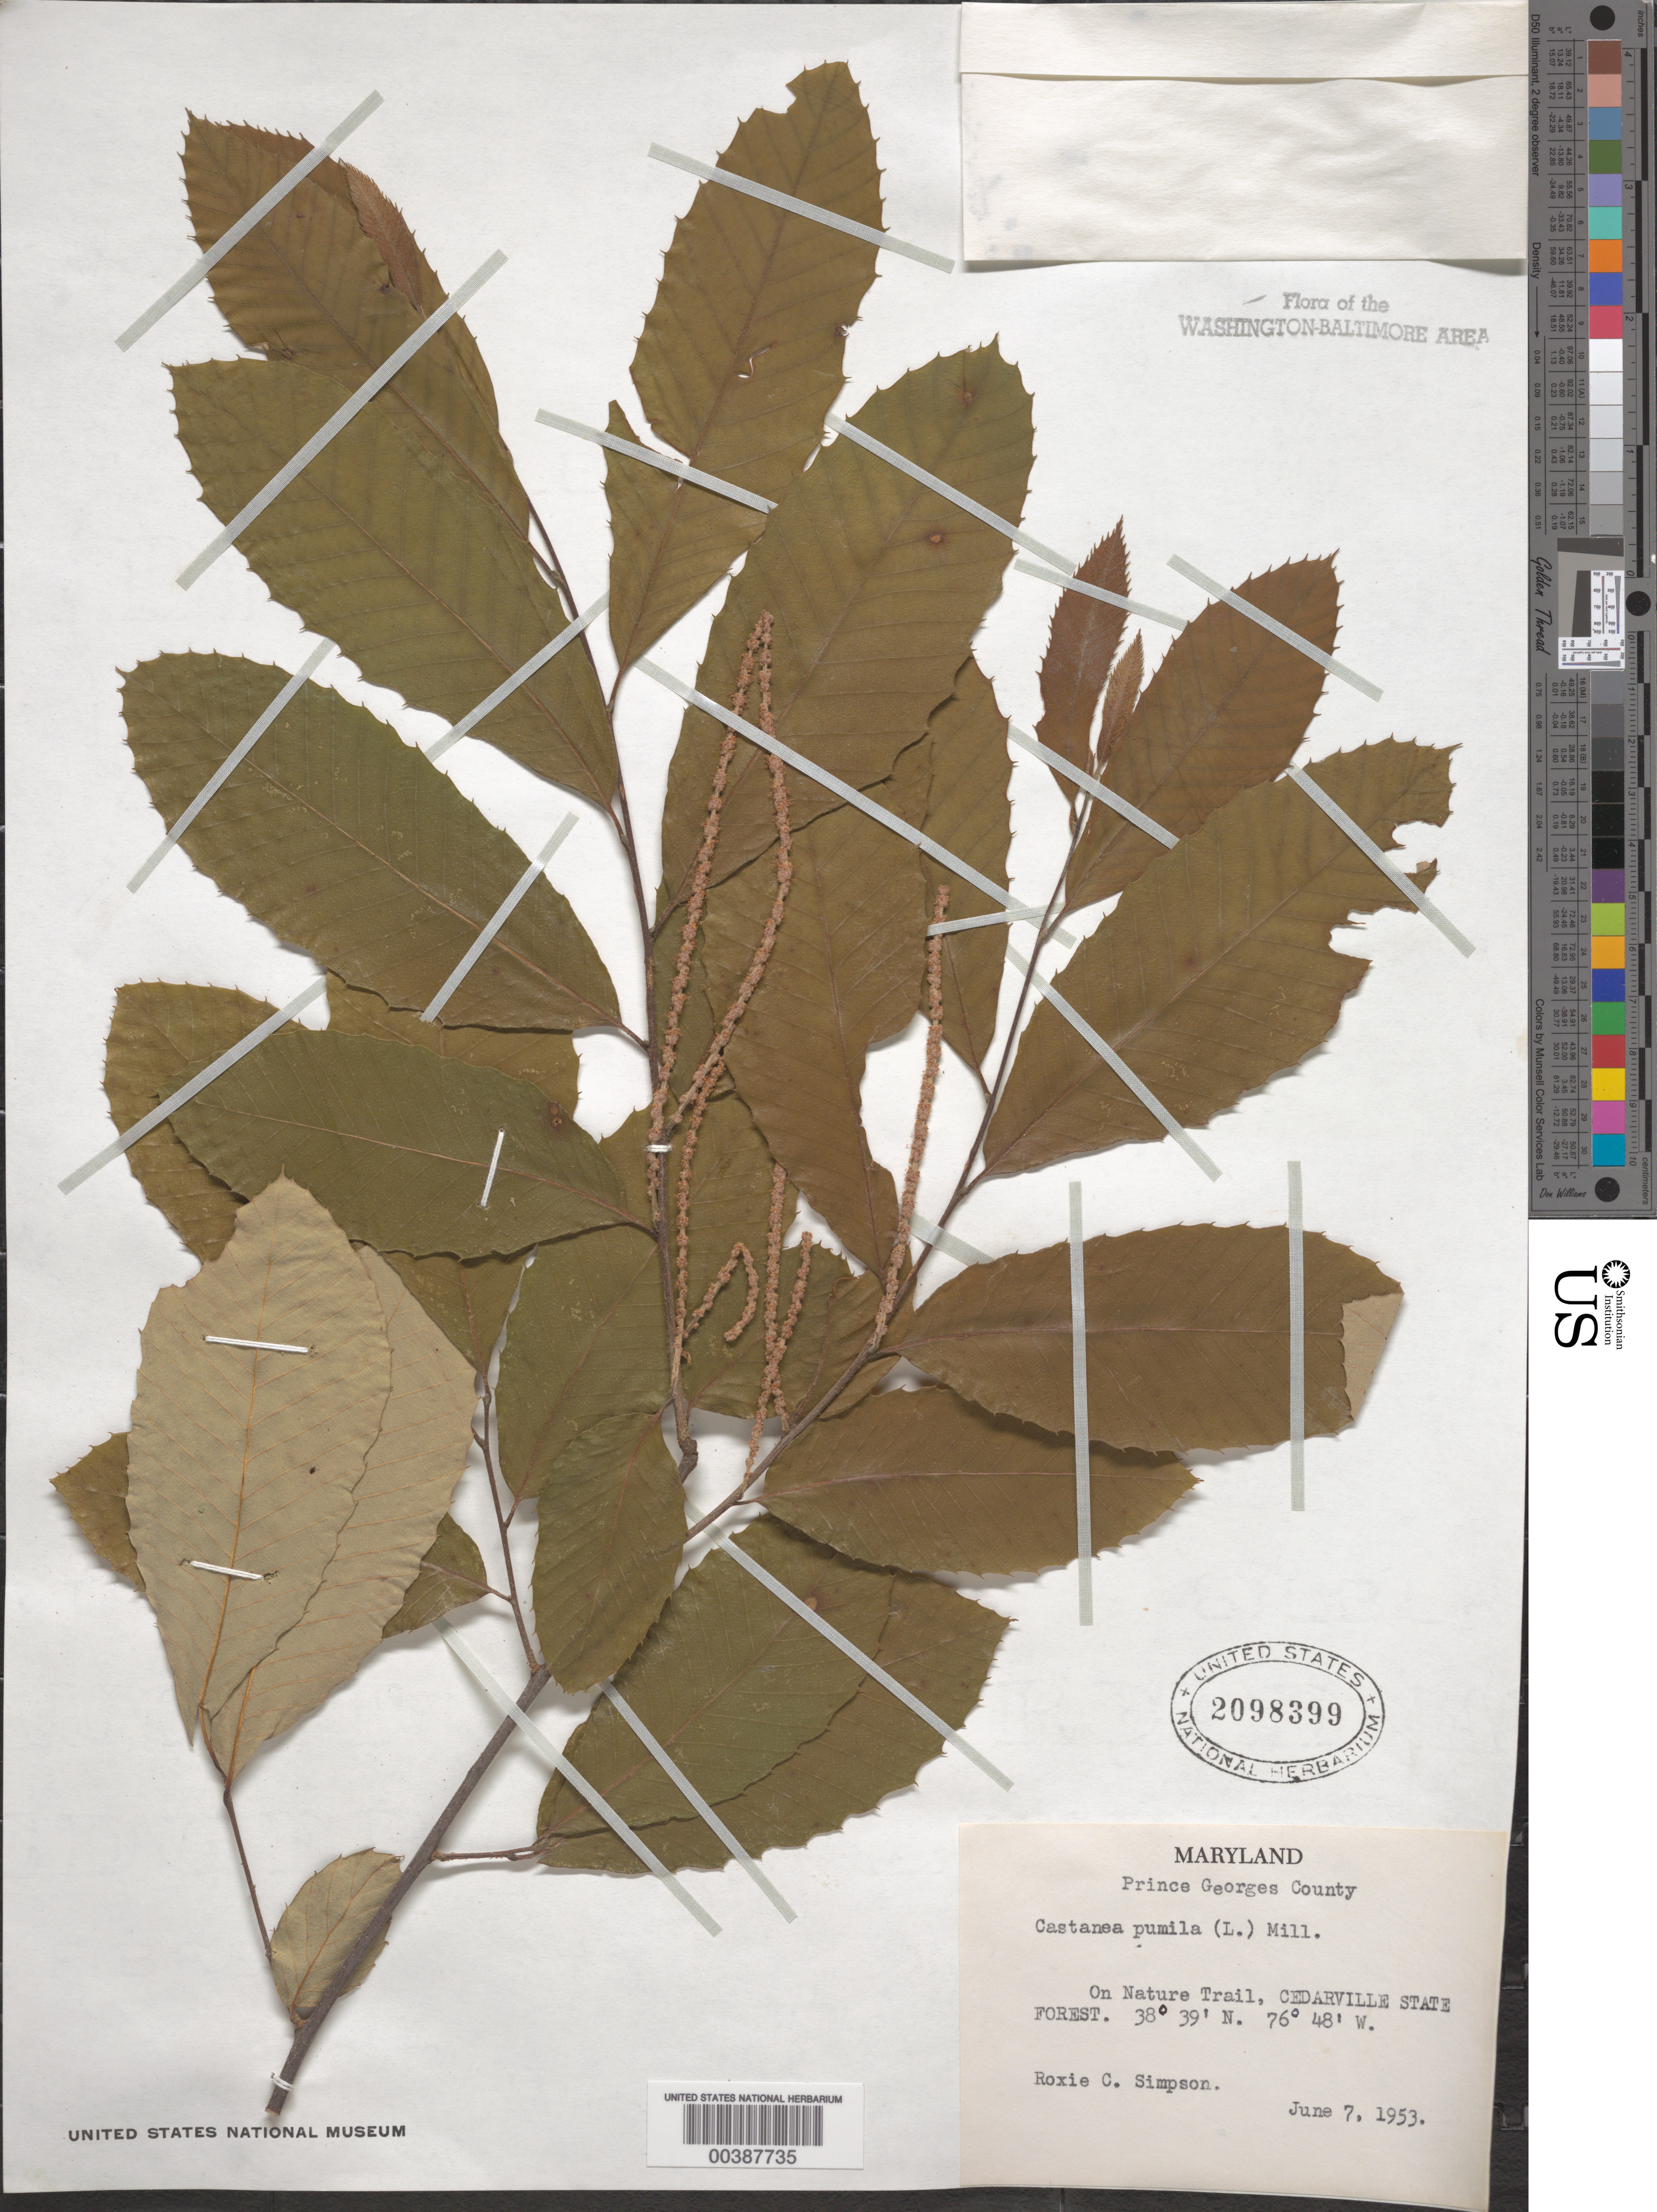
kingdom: Plantae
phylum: Tracheophyta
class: Magnoliopsida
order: Fagales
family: Fagaceae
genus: Castanea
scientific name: Castanea pumila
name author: (L.) Mill.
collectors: R. Simpson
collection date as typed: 07 Jun 1953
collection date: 1953-06-07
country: United States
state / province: Maryland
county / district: Prince George's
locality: Cedarville State Forest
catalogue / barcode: US 2098399